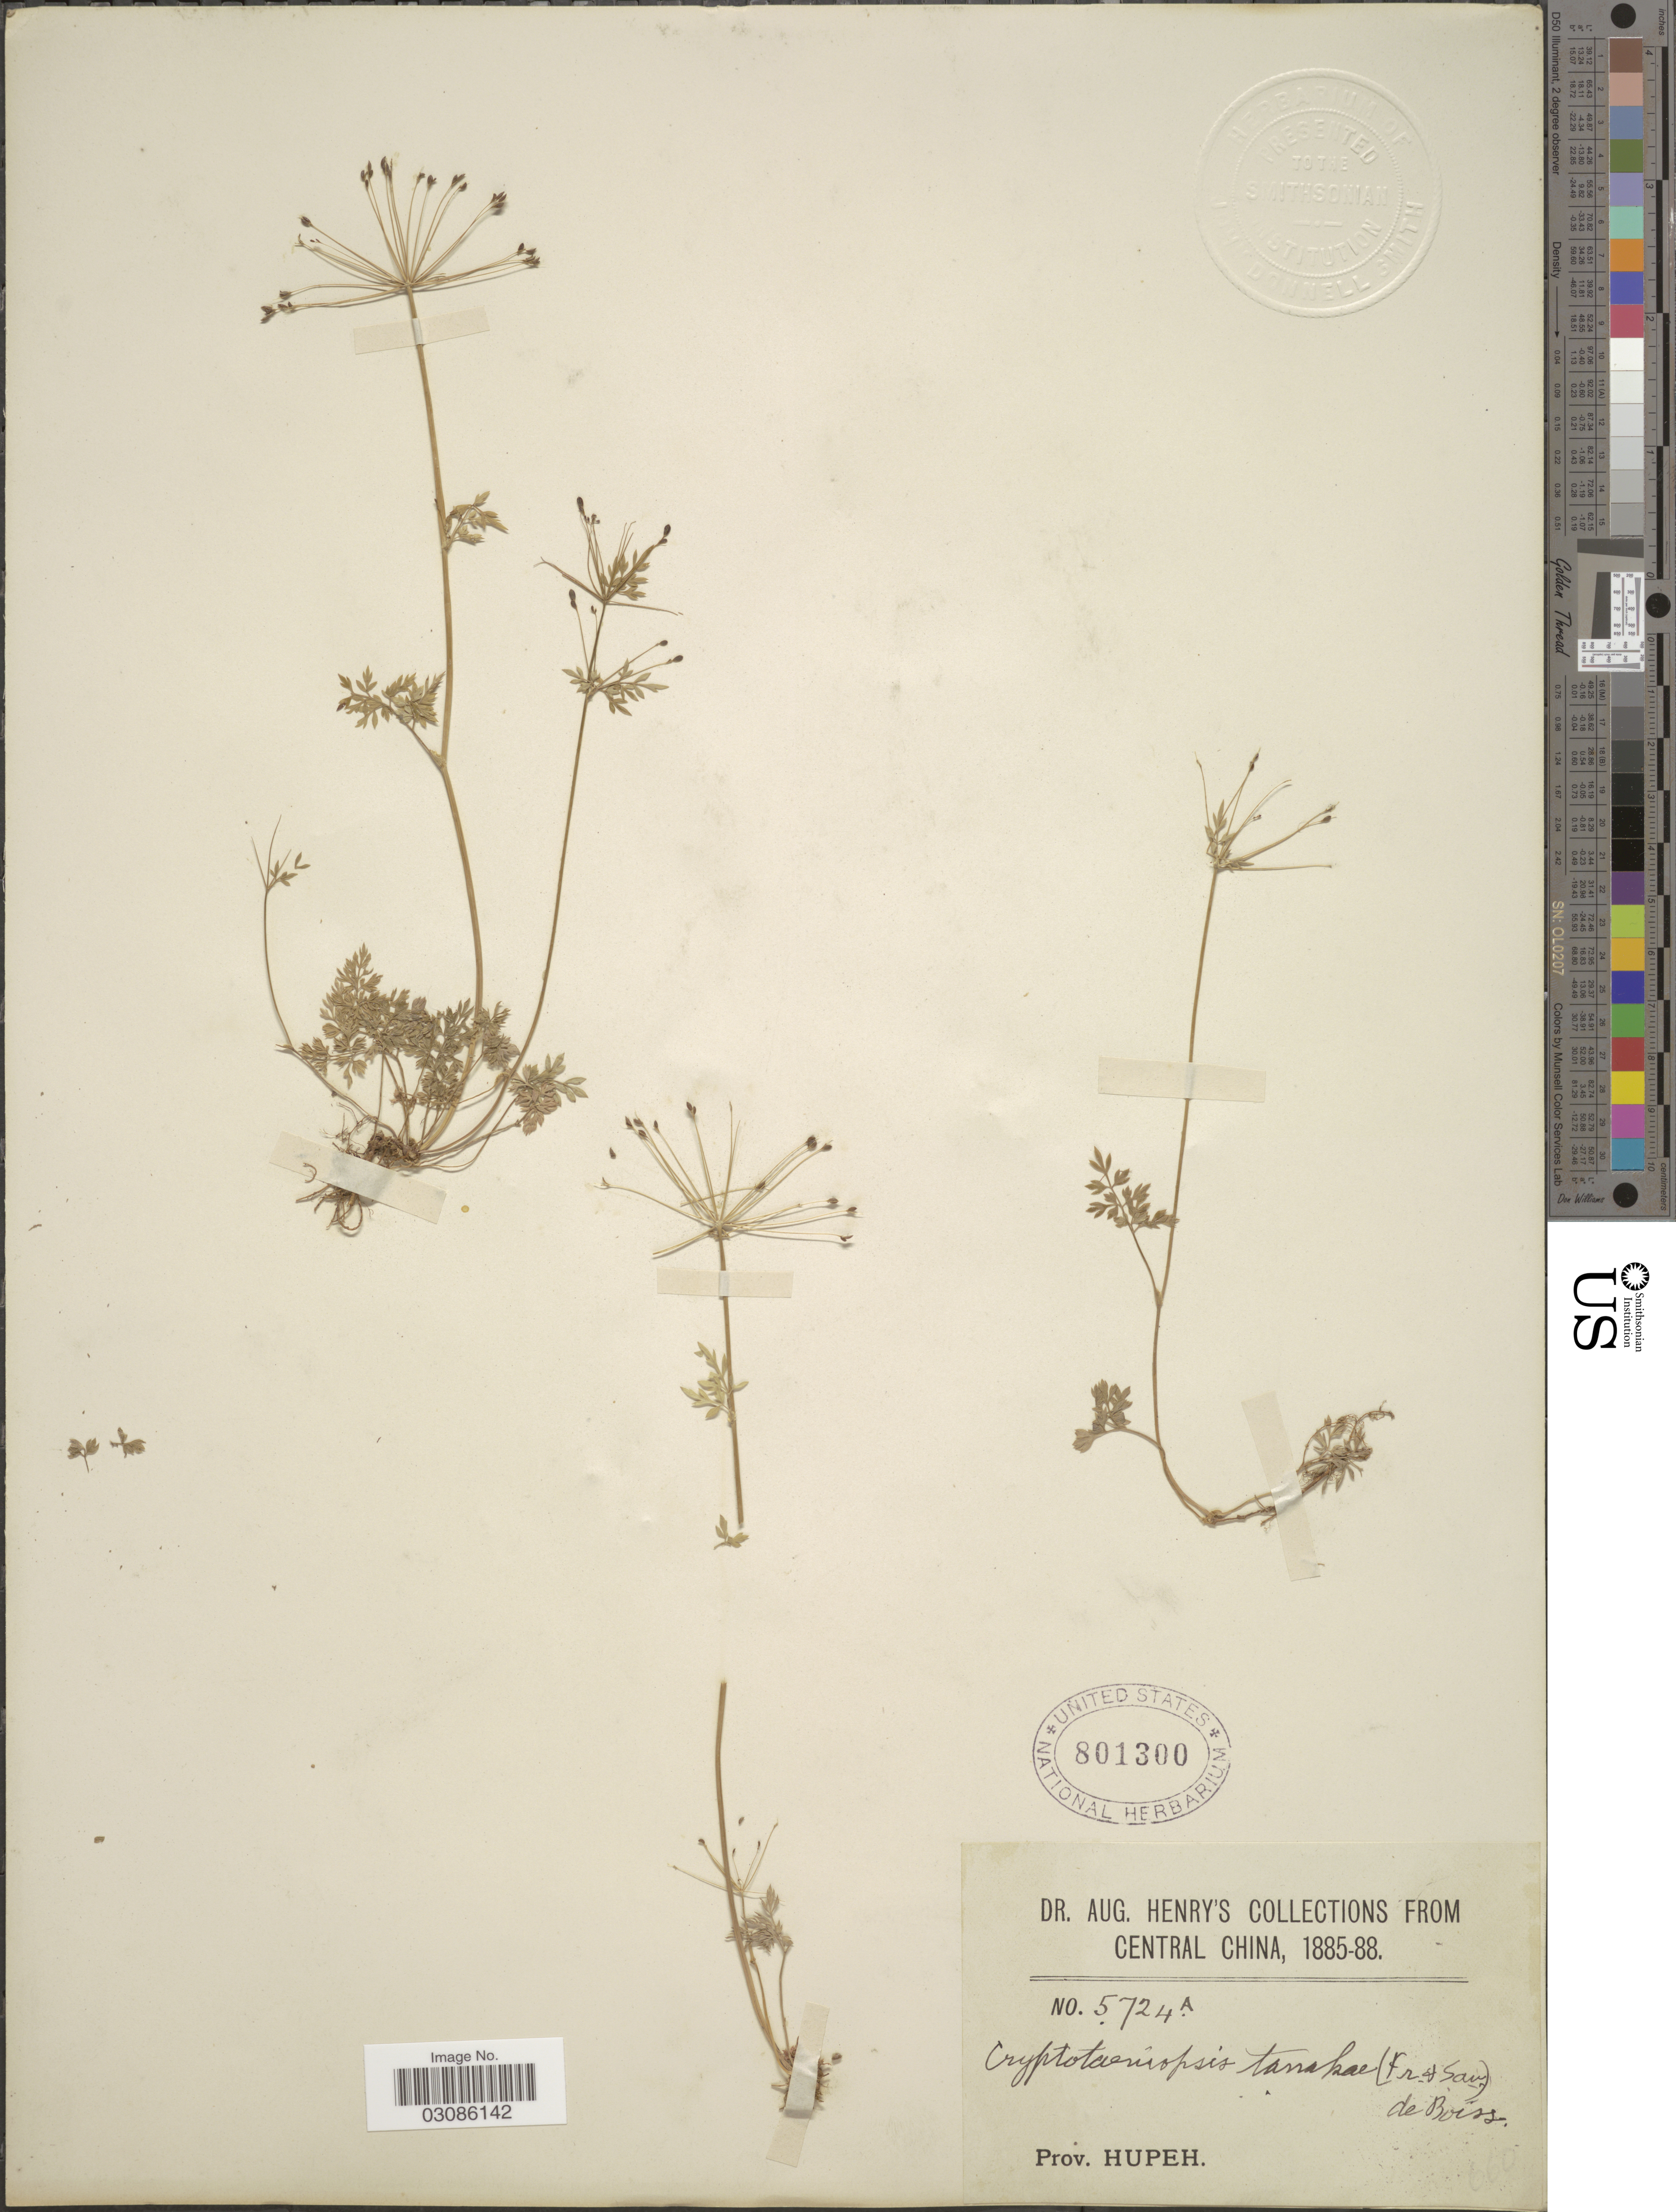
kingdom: Plantae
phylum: Tracheophyta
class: Magnoliopsida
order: Apiales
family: Apiaceae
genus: Pternopetalum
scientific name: Pternopetalum tanakae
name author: (Franch. & Sav.) Hand.-Mazz.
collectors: A. Henry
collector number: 5724 A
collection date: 1885/1888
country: China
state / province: Hubei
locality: Central China, Prov. Hupeh.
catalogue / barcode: US 801300